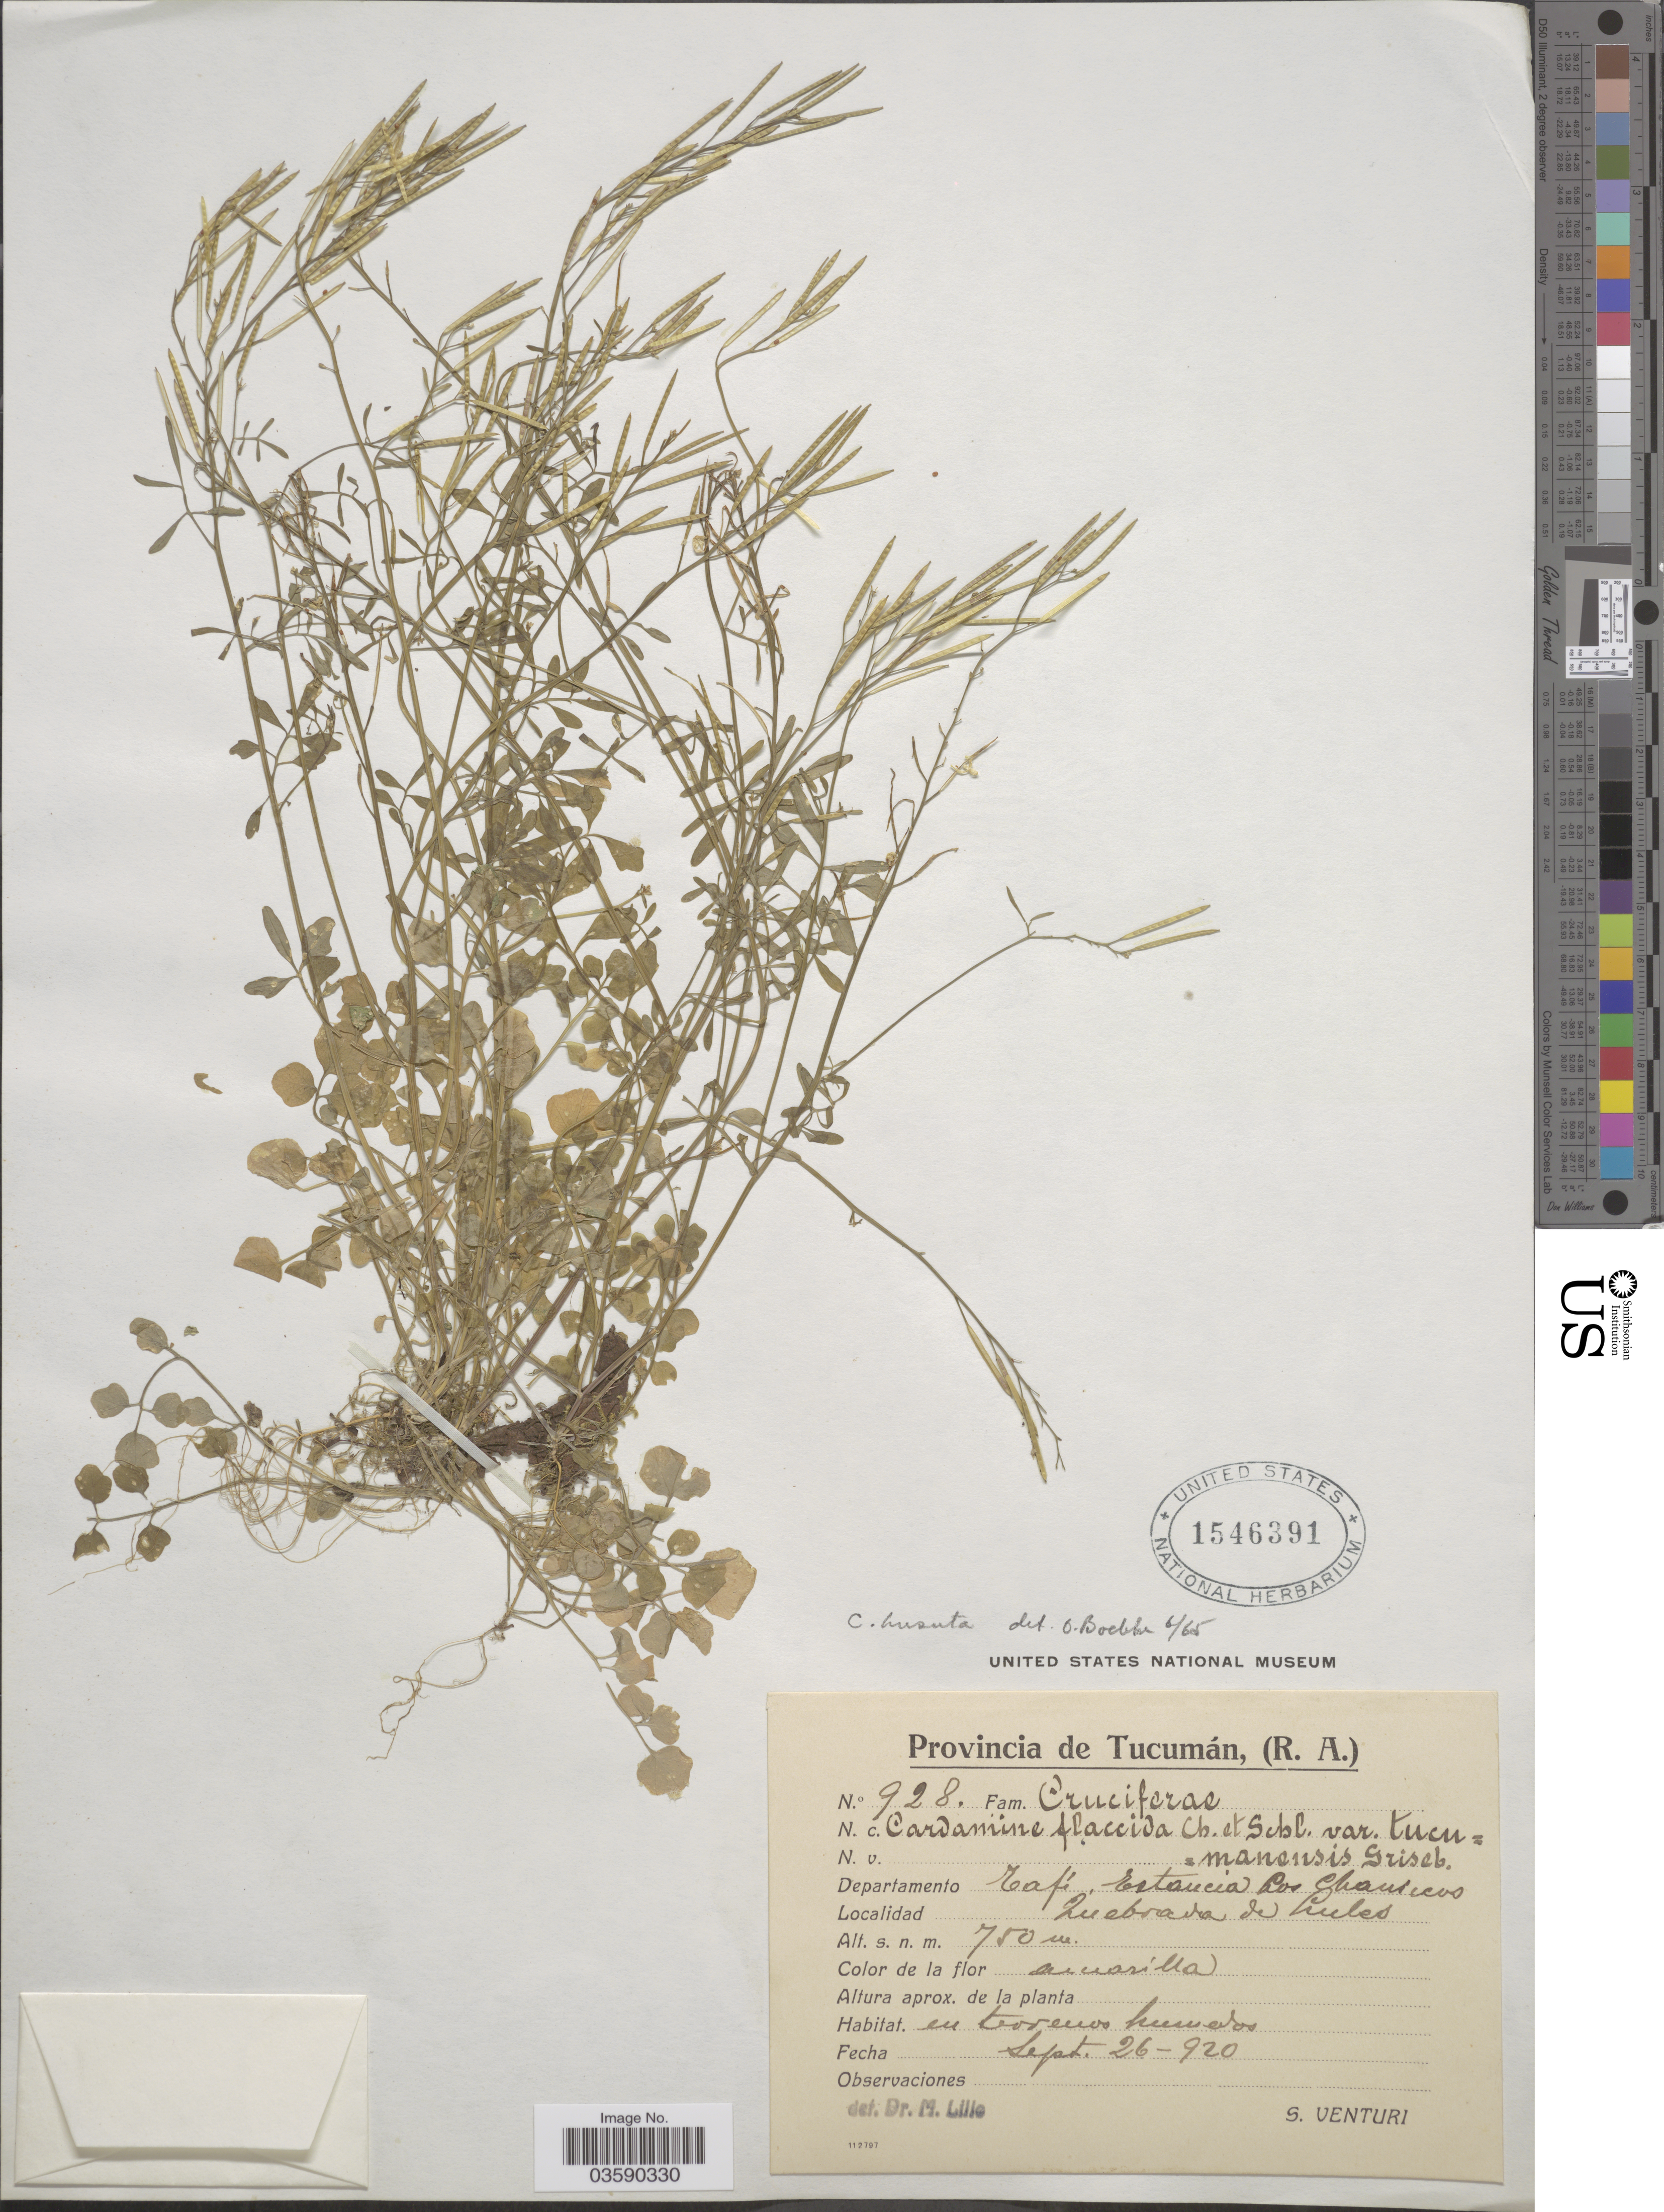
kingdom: Plantae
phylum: Tracheophyta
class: Magnoliopsida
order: Brassicales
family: Brassicaceae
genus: Cardamine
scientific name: Cardamine hirsuta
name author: L.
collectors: S. Venturi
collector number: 928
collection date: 1920-09-26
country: Argentina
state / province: Tucuman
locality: Departamento Tafí, Estancia Los Chamicos. Quebrada de Lules.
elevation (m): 750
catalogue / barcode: US 1546391